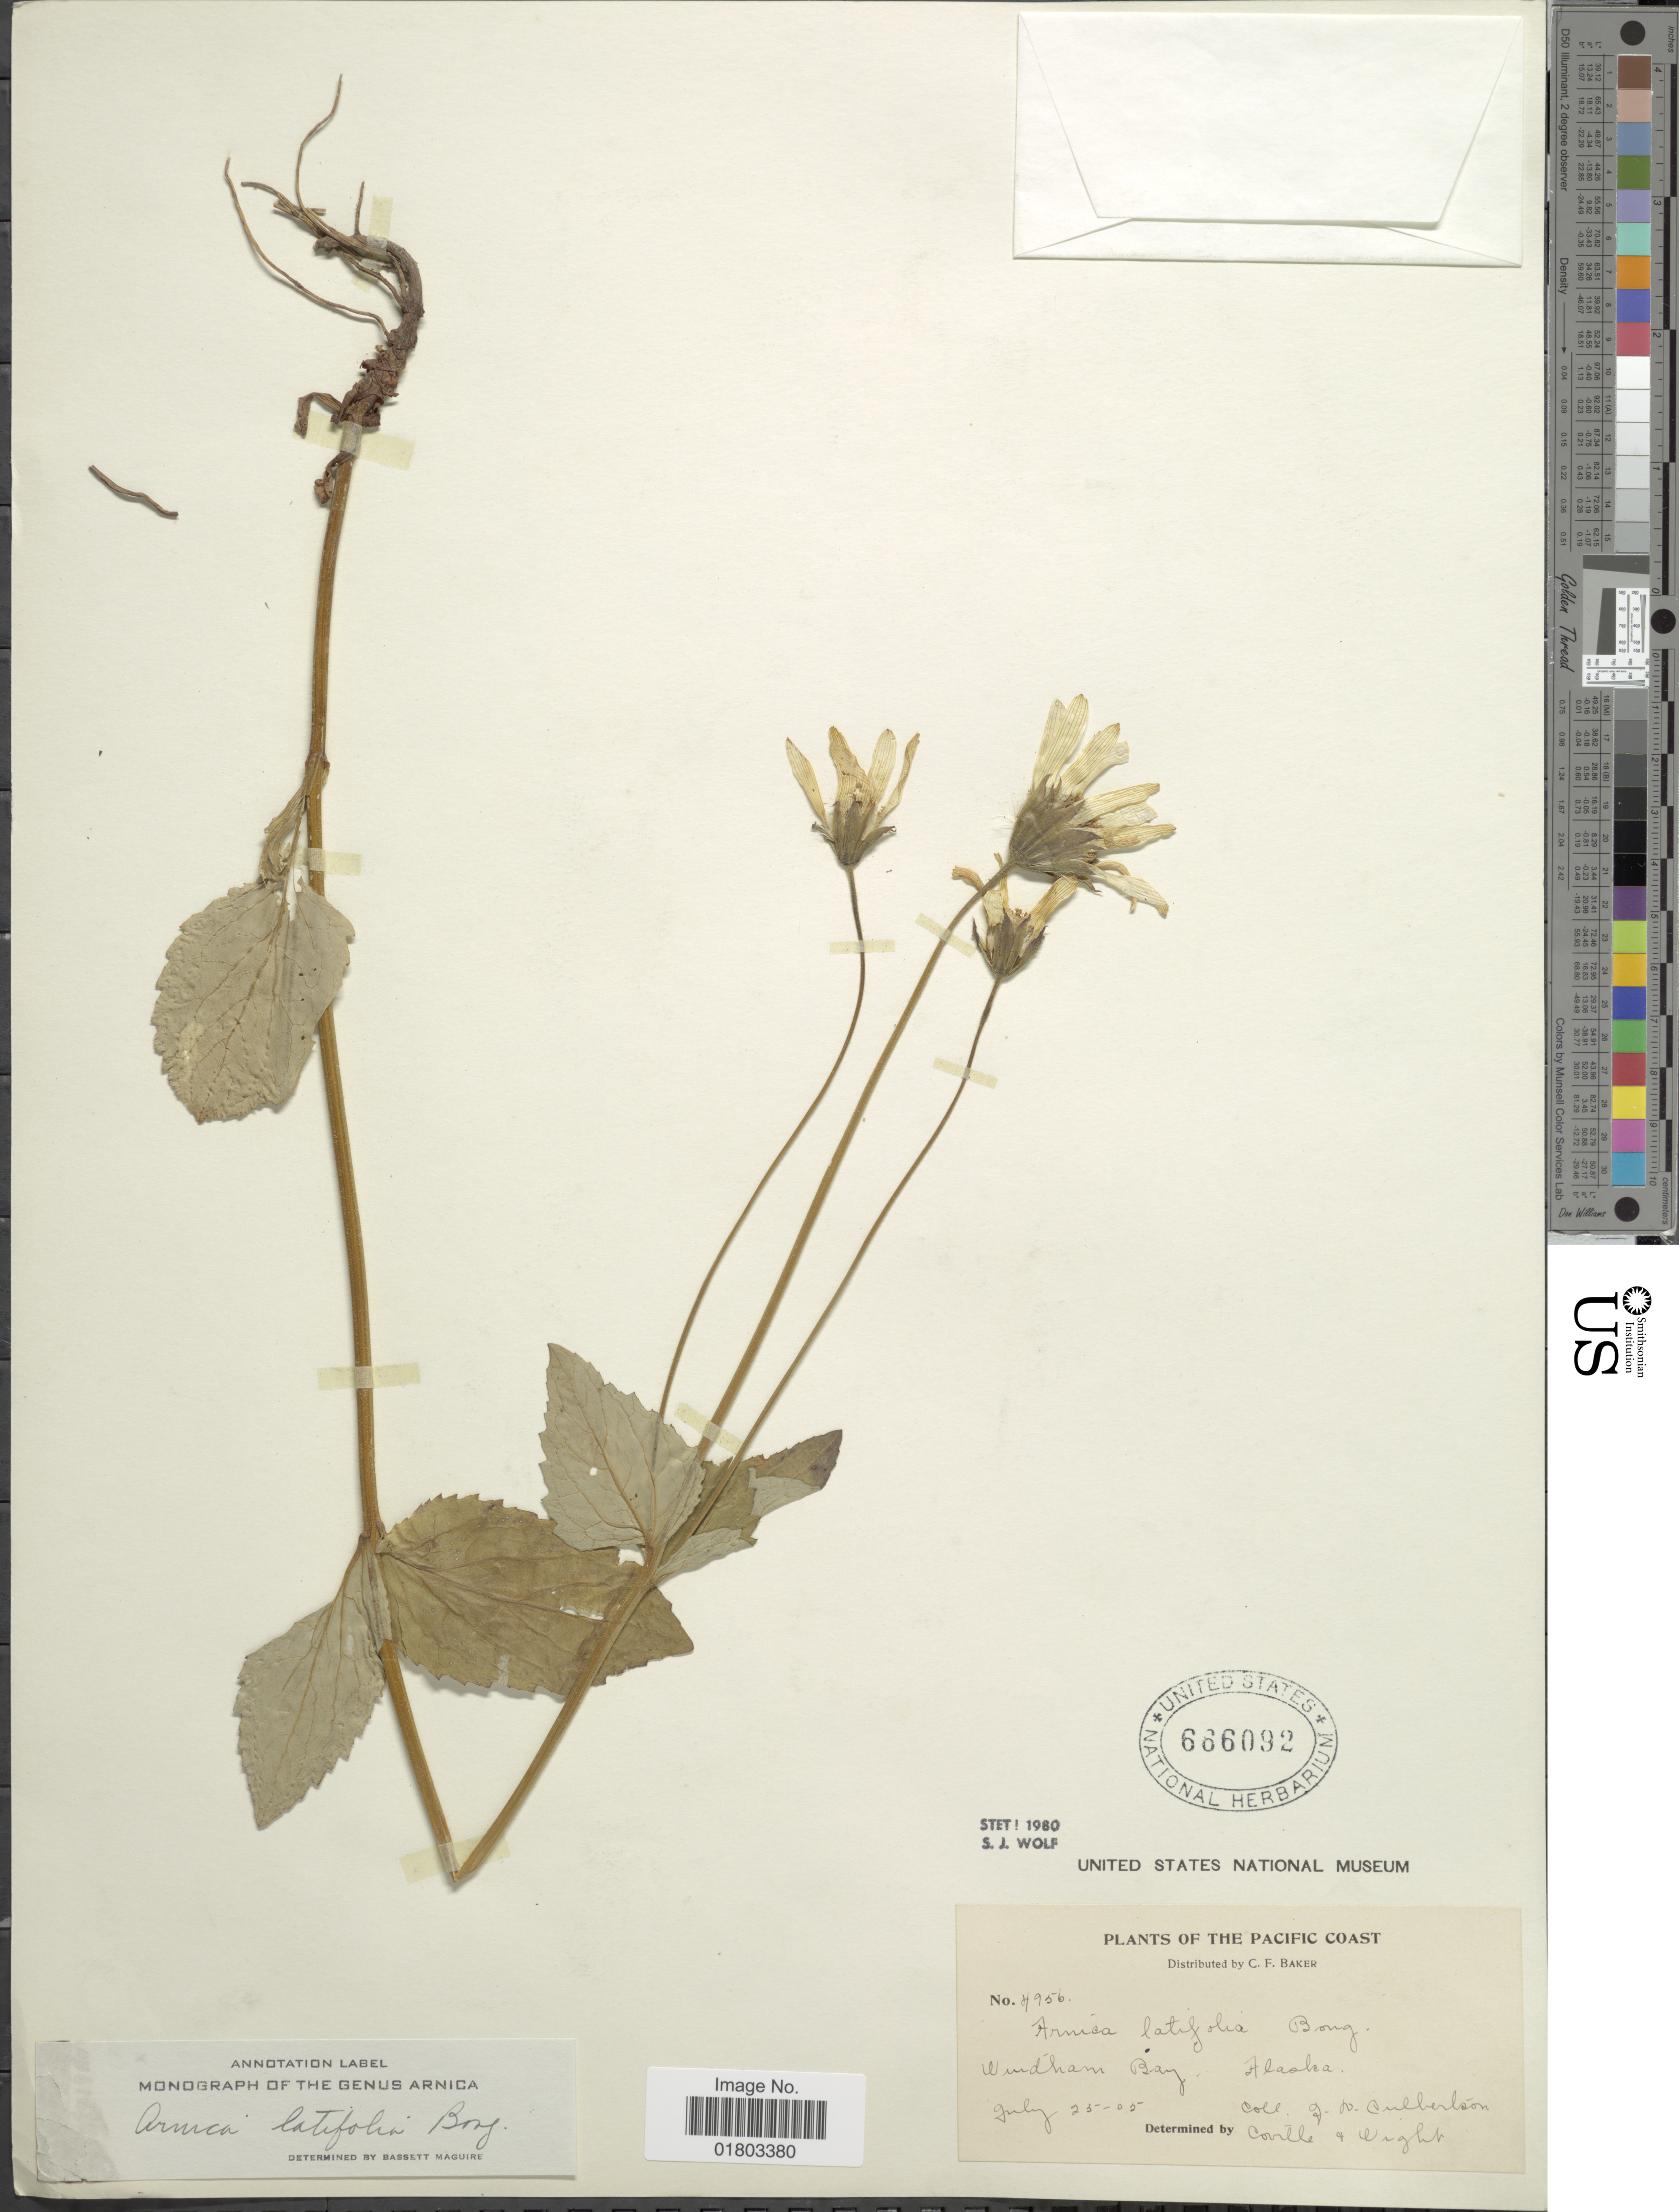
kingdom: Plantae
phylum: Tracheophyta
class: Magnoliopsida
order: Asterales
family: Asteraceae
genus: Arnica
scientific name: Arnica latifolia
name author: Bong.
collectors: J. Culbertson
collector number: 4956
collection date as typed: Transcribed d/m/y: 23/7/5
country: United States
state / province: Alaska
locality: The Pacific Coast, Windham Bay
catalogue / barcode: US 666092